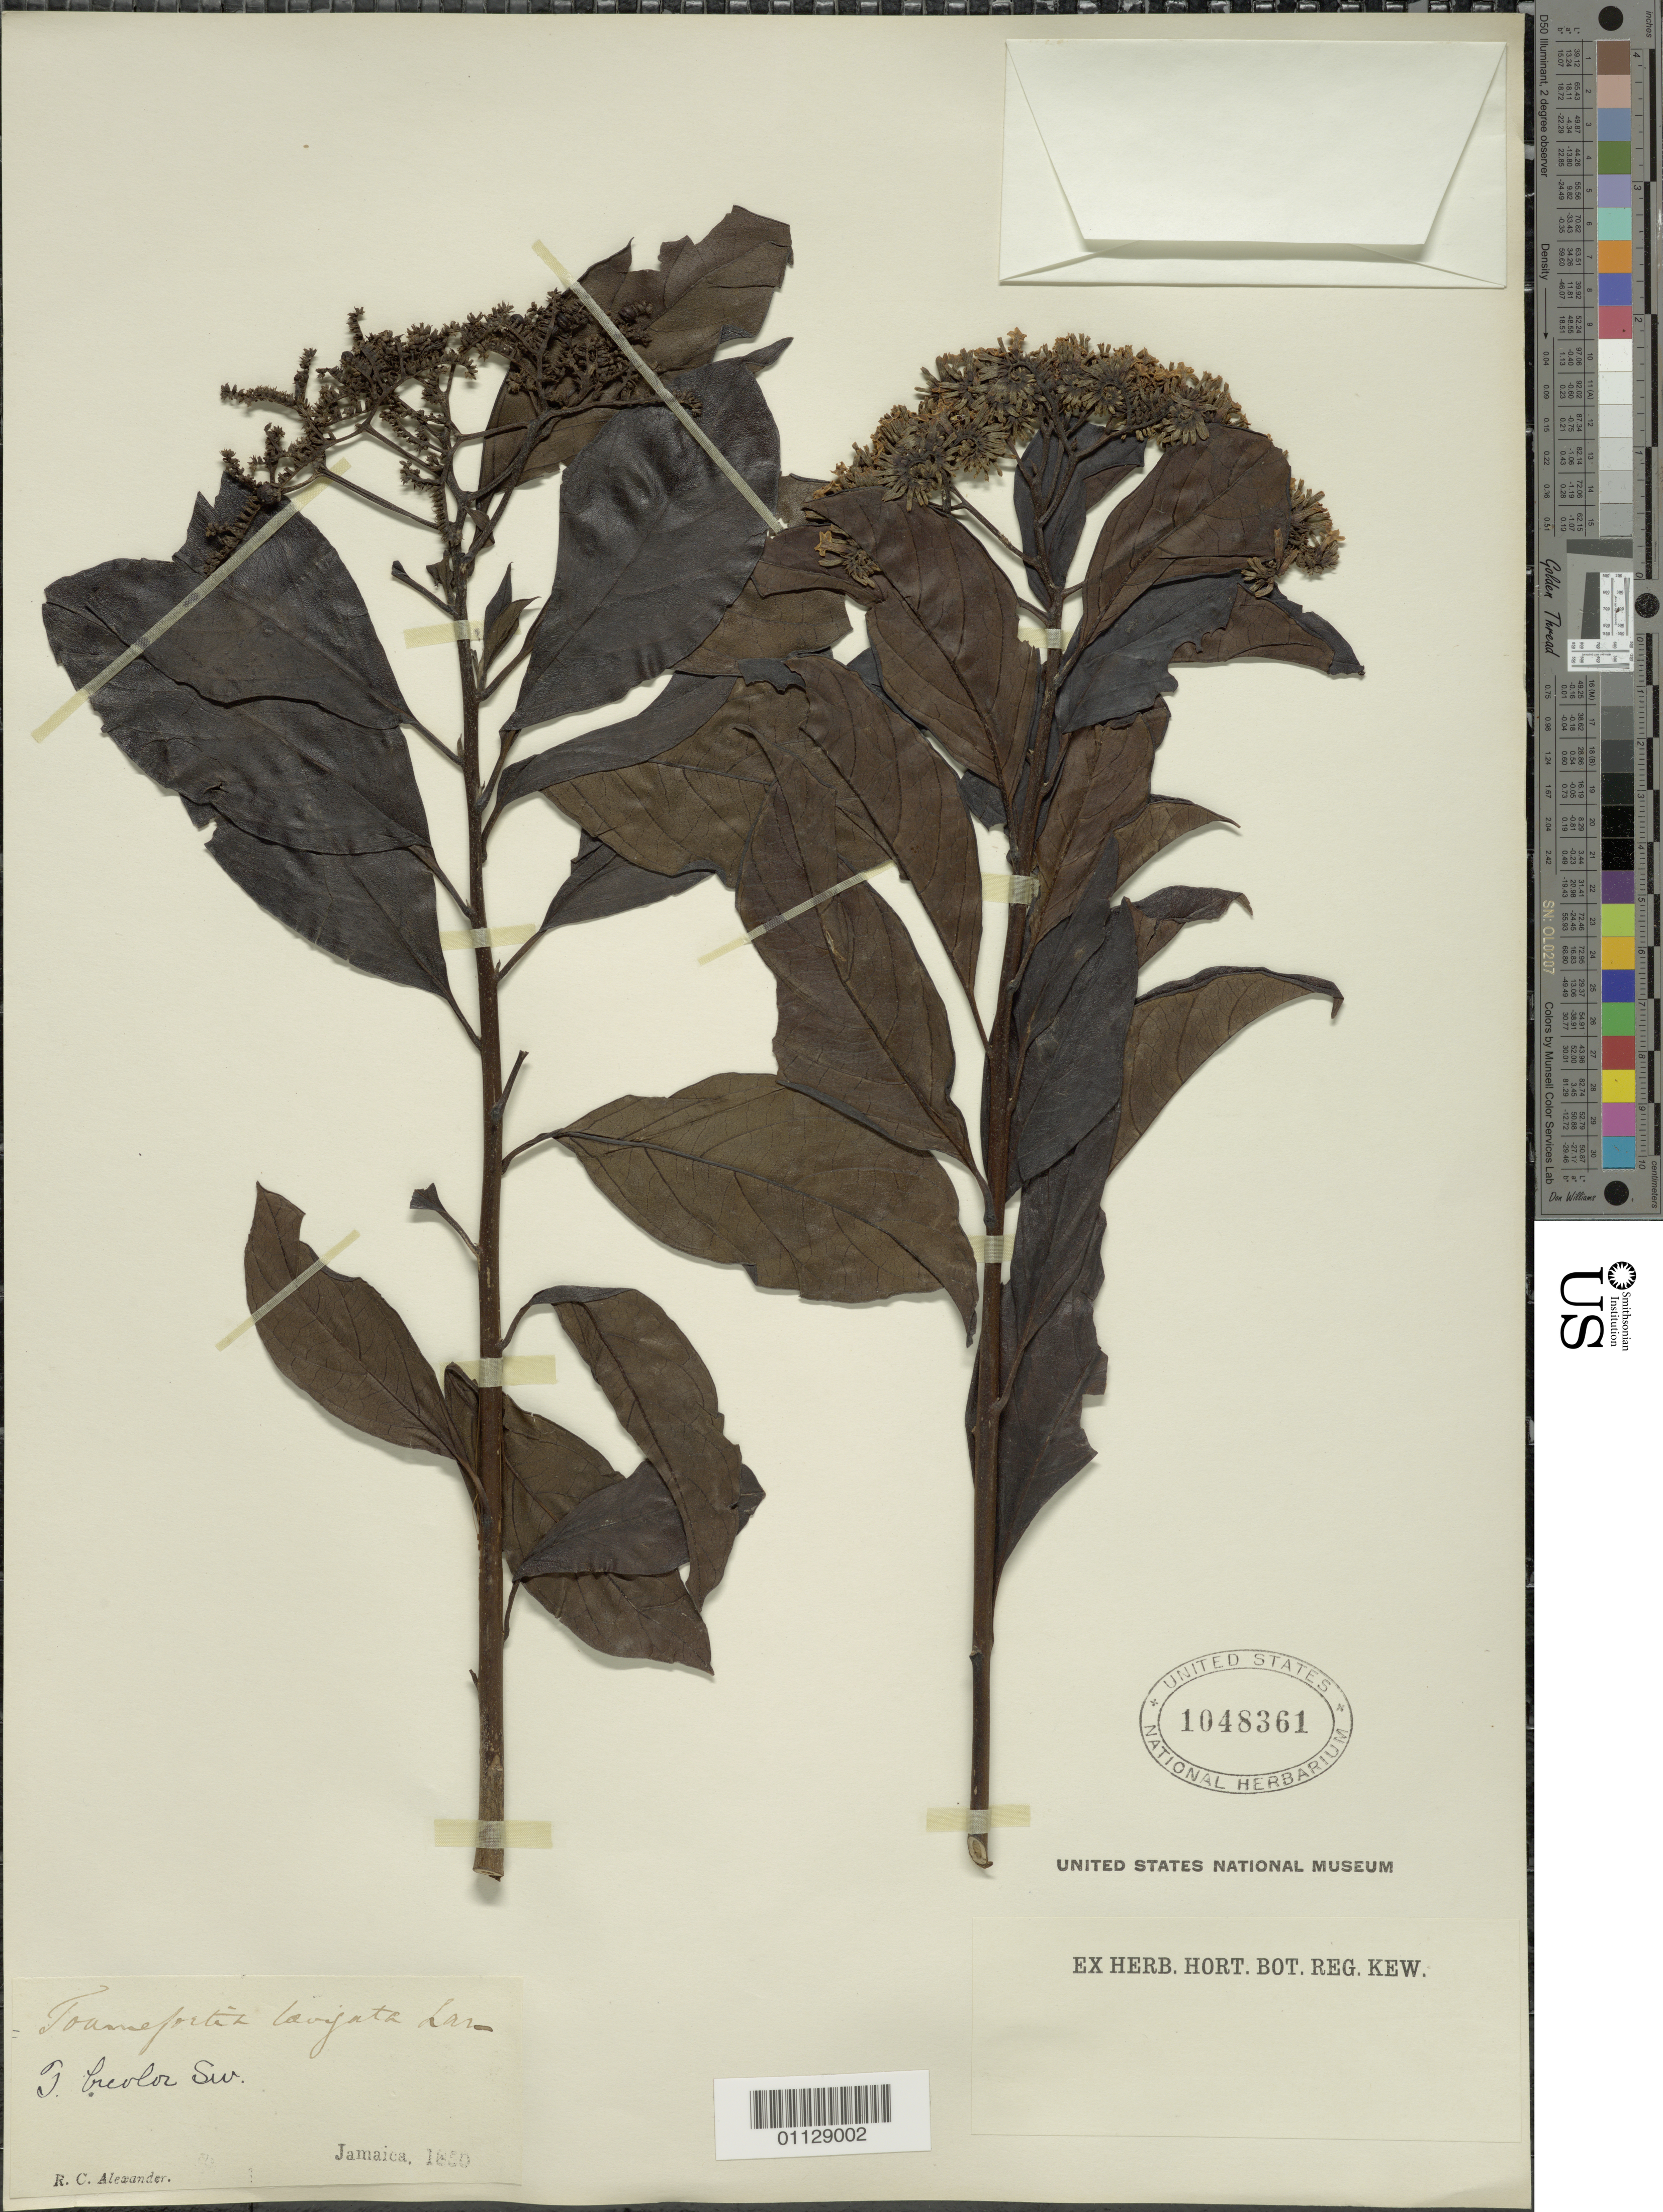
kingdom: Plantae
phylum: Tracheophyta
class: Magnoliopsida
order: Boraginales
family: Heliotropiaceae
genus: Tournefortia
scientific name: Tournefortia bicolor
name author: Sw.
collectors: R. C. Alexander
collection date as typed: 1850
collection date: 1850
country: Jamaica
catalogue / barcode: US 1048361